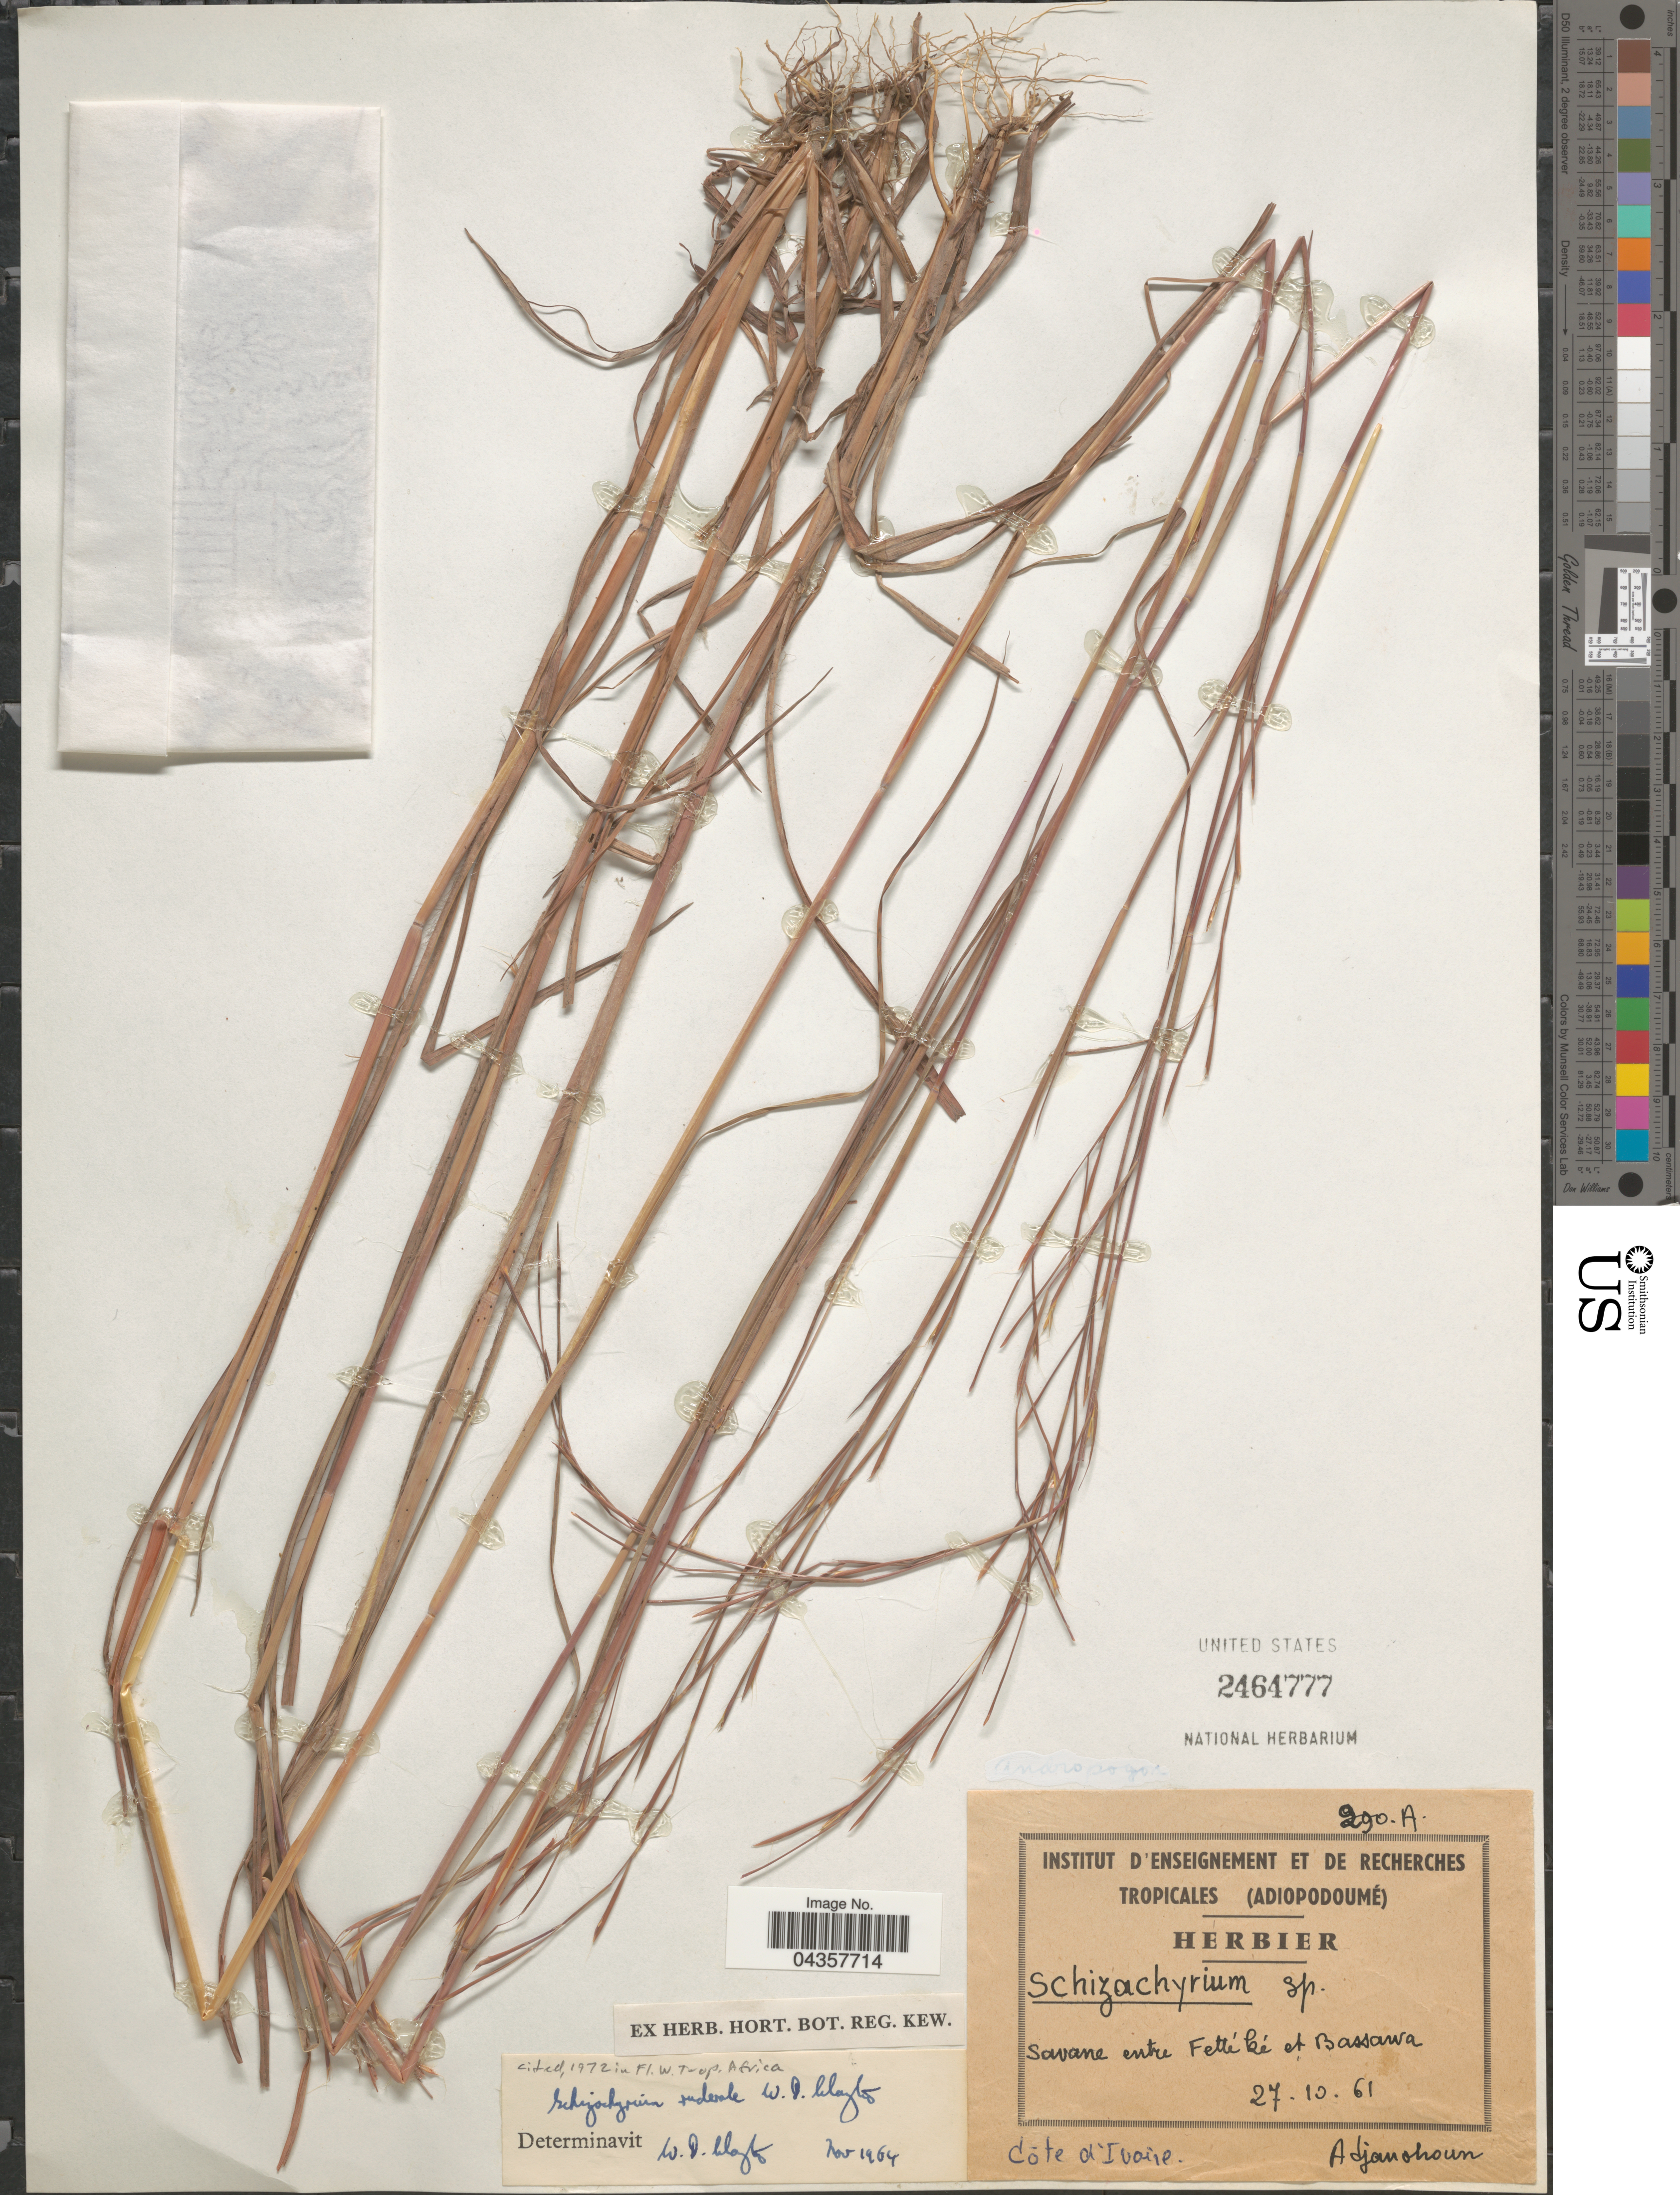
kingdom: Plantae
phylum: Tracheophyta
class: Liliopsida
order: Poales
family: Poaceae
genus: Schizachyrium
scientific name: Schizachyrium ruderale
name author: Clayton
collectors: Adjanohoun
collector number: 290A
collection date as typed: Transcribed d/m/y: 27/10/61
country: Ivory Coast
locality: Savane entre Féttékro et Bassawa. Cote d'Ivoire.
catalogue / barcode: US 2464777